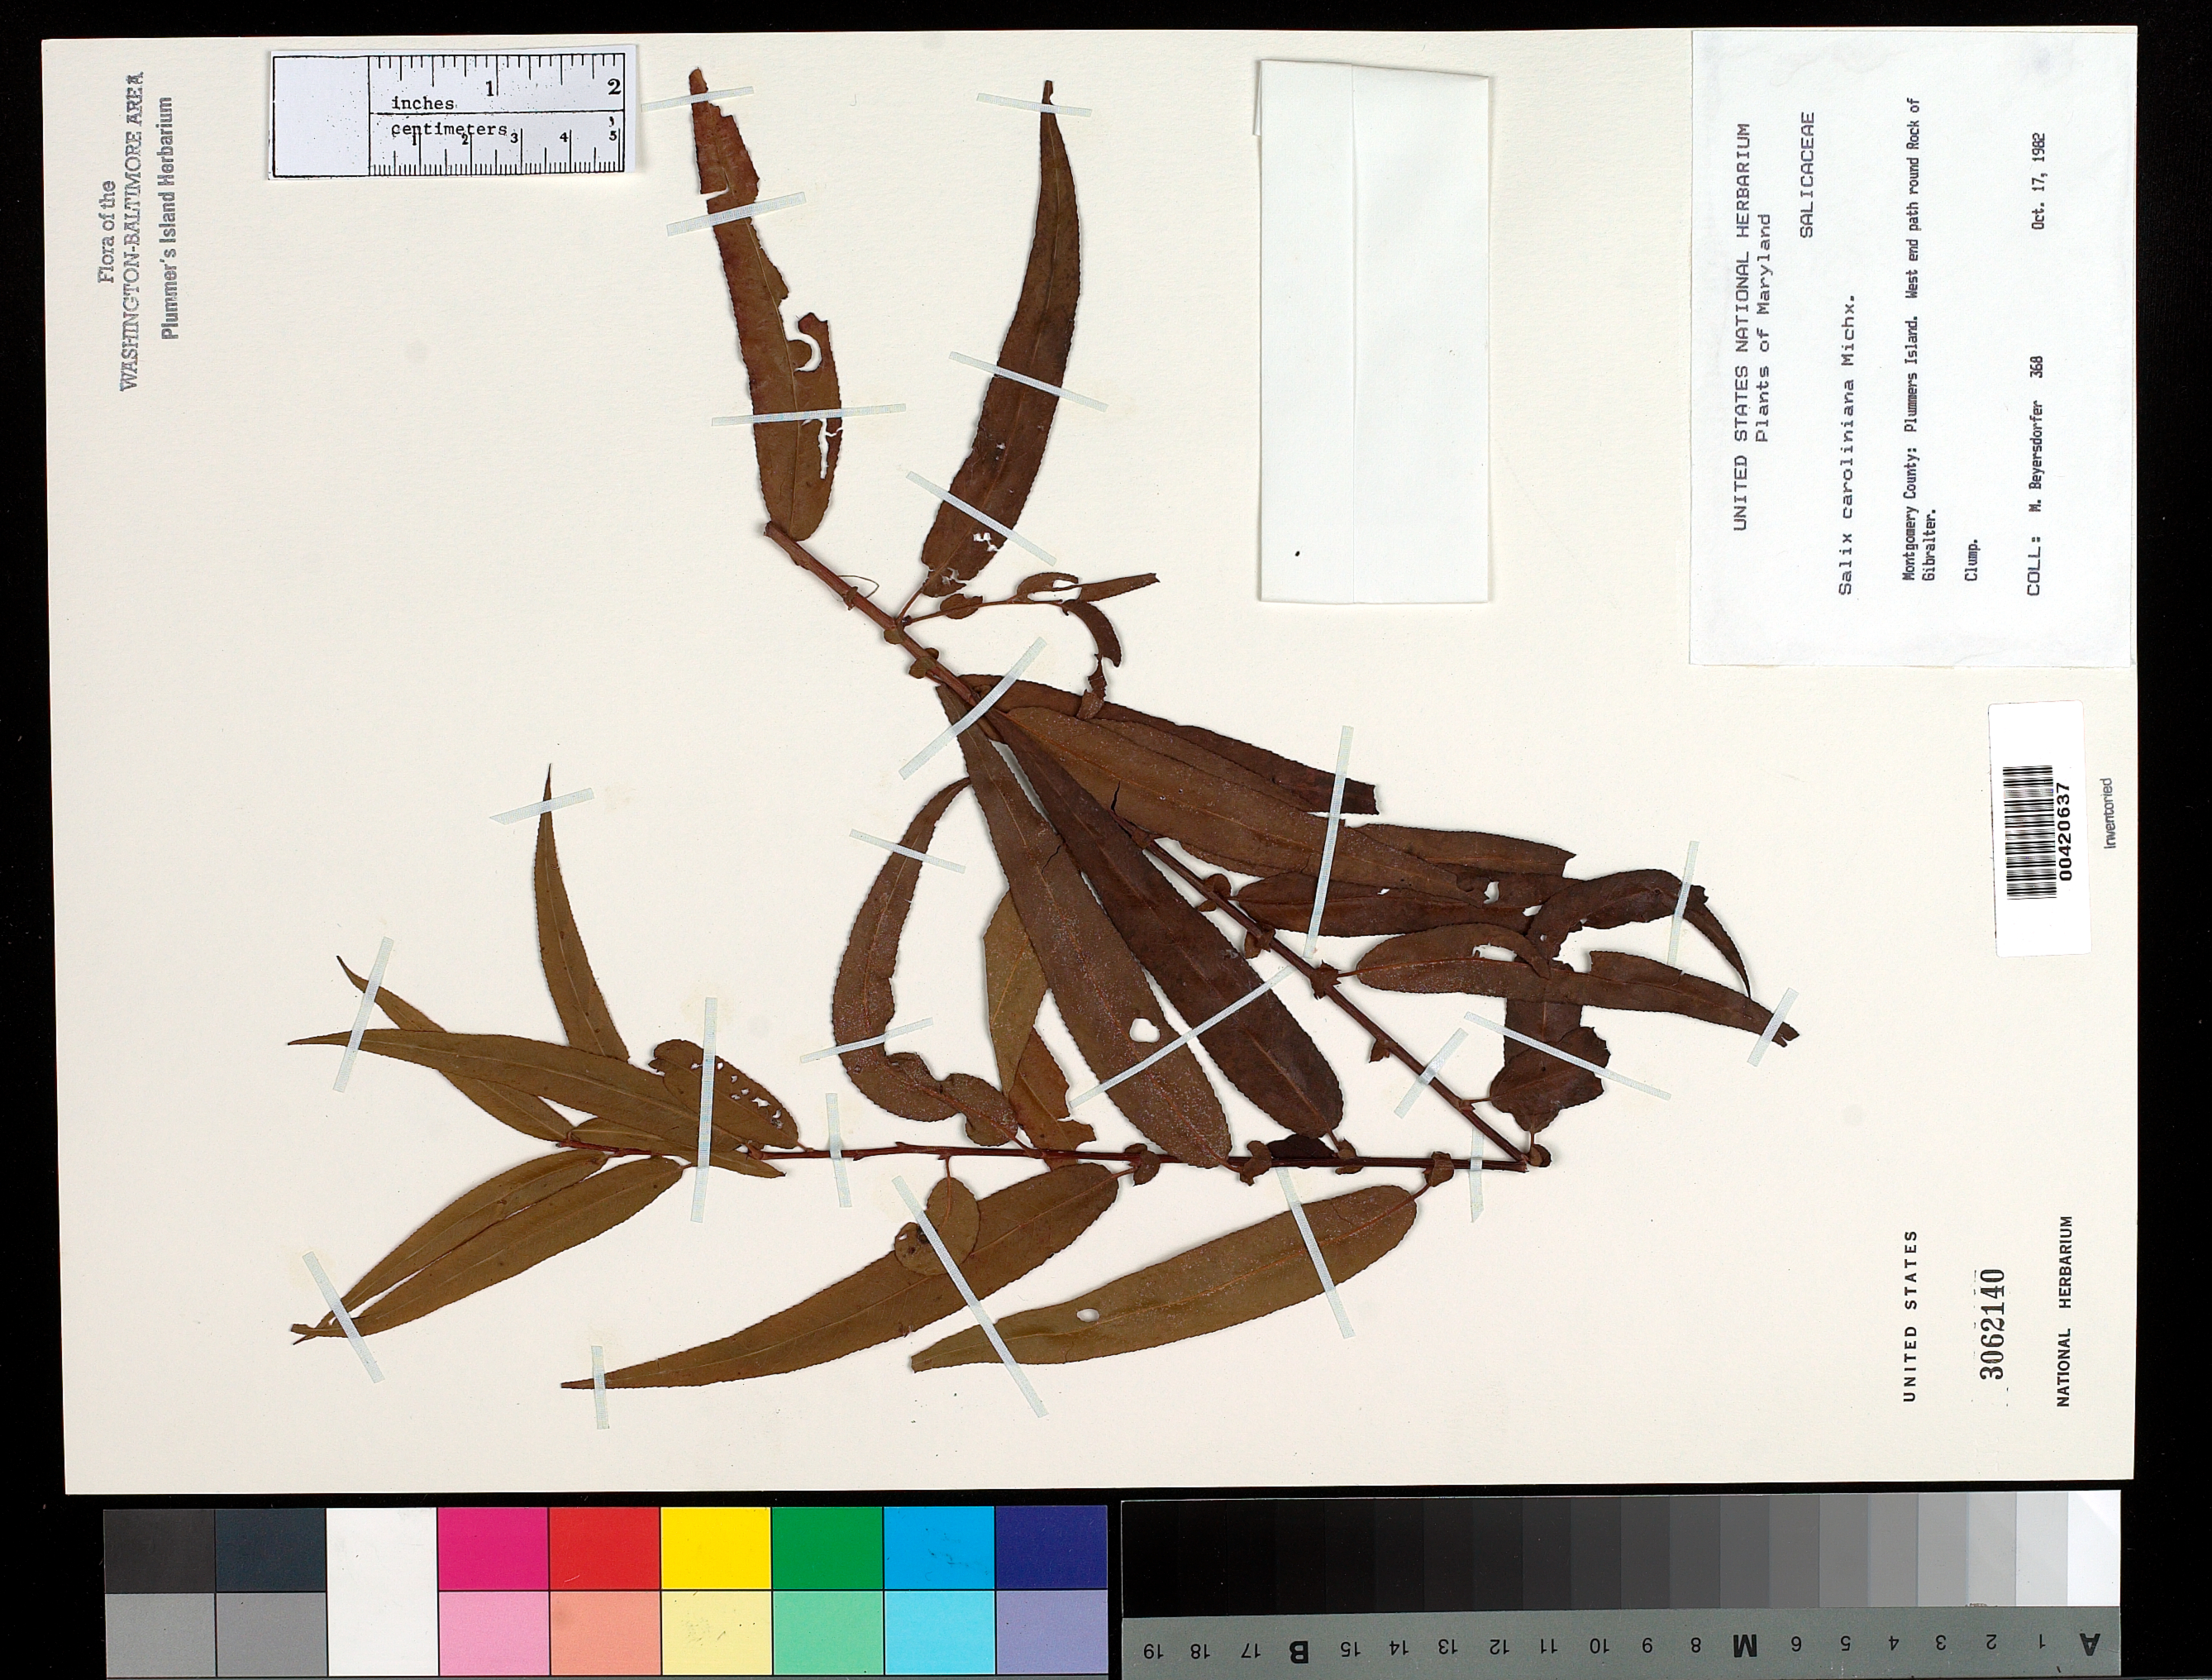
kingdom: Plantae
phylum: Tracheophyta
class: Magnoliopsida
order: Malpighiales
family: Salicaceae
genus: Salix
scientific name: Salix caroliniana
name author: Michx.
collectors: M. Beyersdorfer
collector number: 368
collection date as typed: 17 Oct 1982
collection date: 1982-10-17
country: United States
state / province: Maryland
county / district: Montgomery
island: Plummers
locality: Plummer's Island; west end path Round Rock of Gibraltar. C. & O. Canal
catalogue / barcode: US 3062140